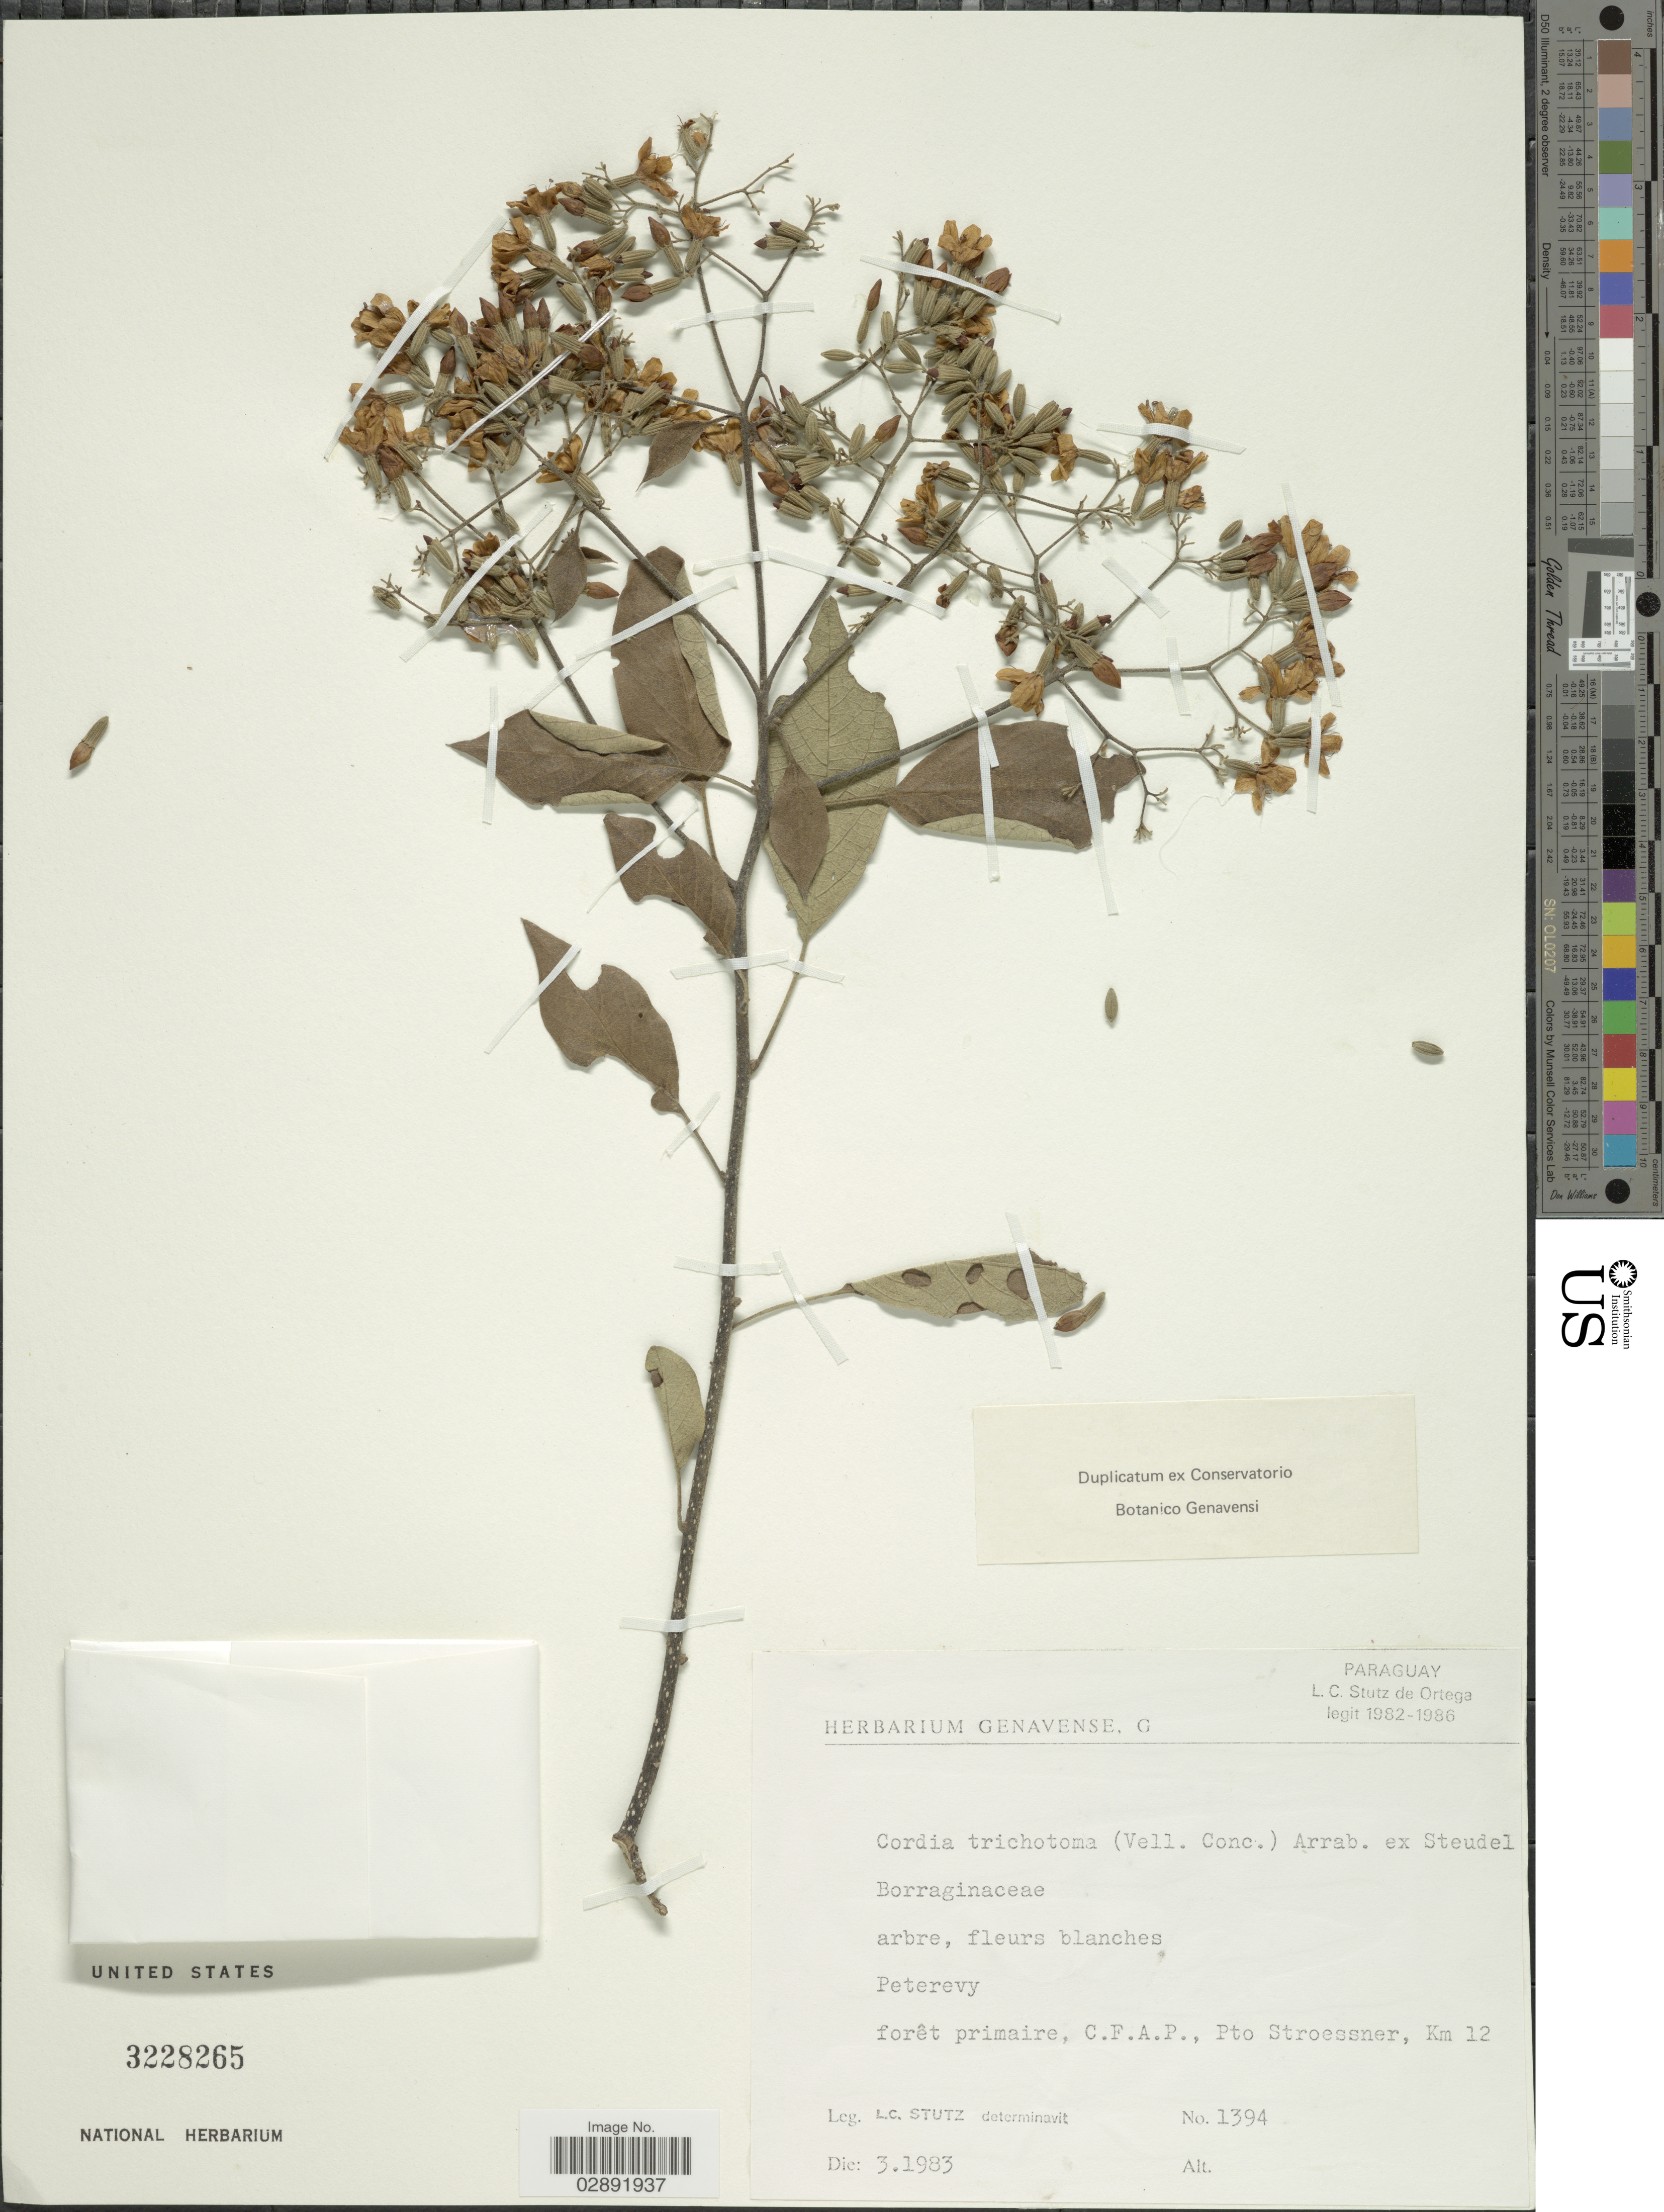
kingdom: Plantae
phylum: Tracheophyta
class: Magnoliopsida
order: Boraginales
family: Cordiaceae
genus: Cordia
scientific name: Cordia trichotoma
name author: (Vell.) Arráb. ex Steud.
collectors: L. C. Stutz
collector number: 1394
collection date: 1983-12-03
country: Paraguay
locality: Peterevy, forêt primaire, C.F.A.P., Pto Stroessner, Km 12.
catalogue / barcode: US 3228265